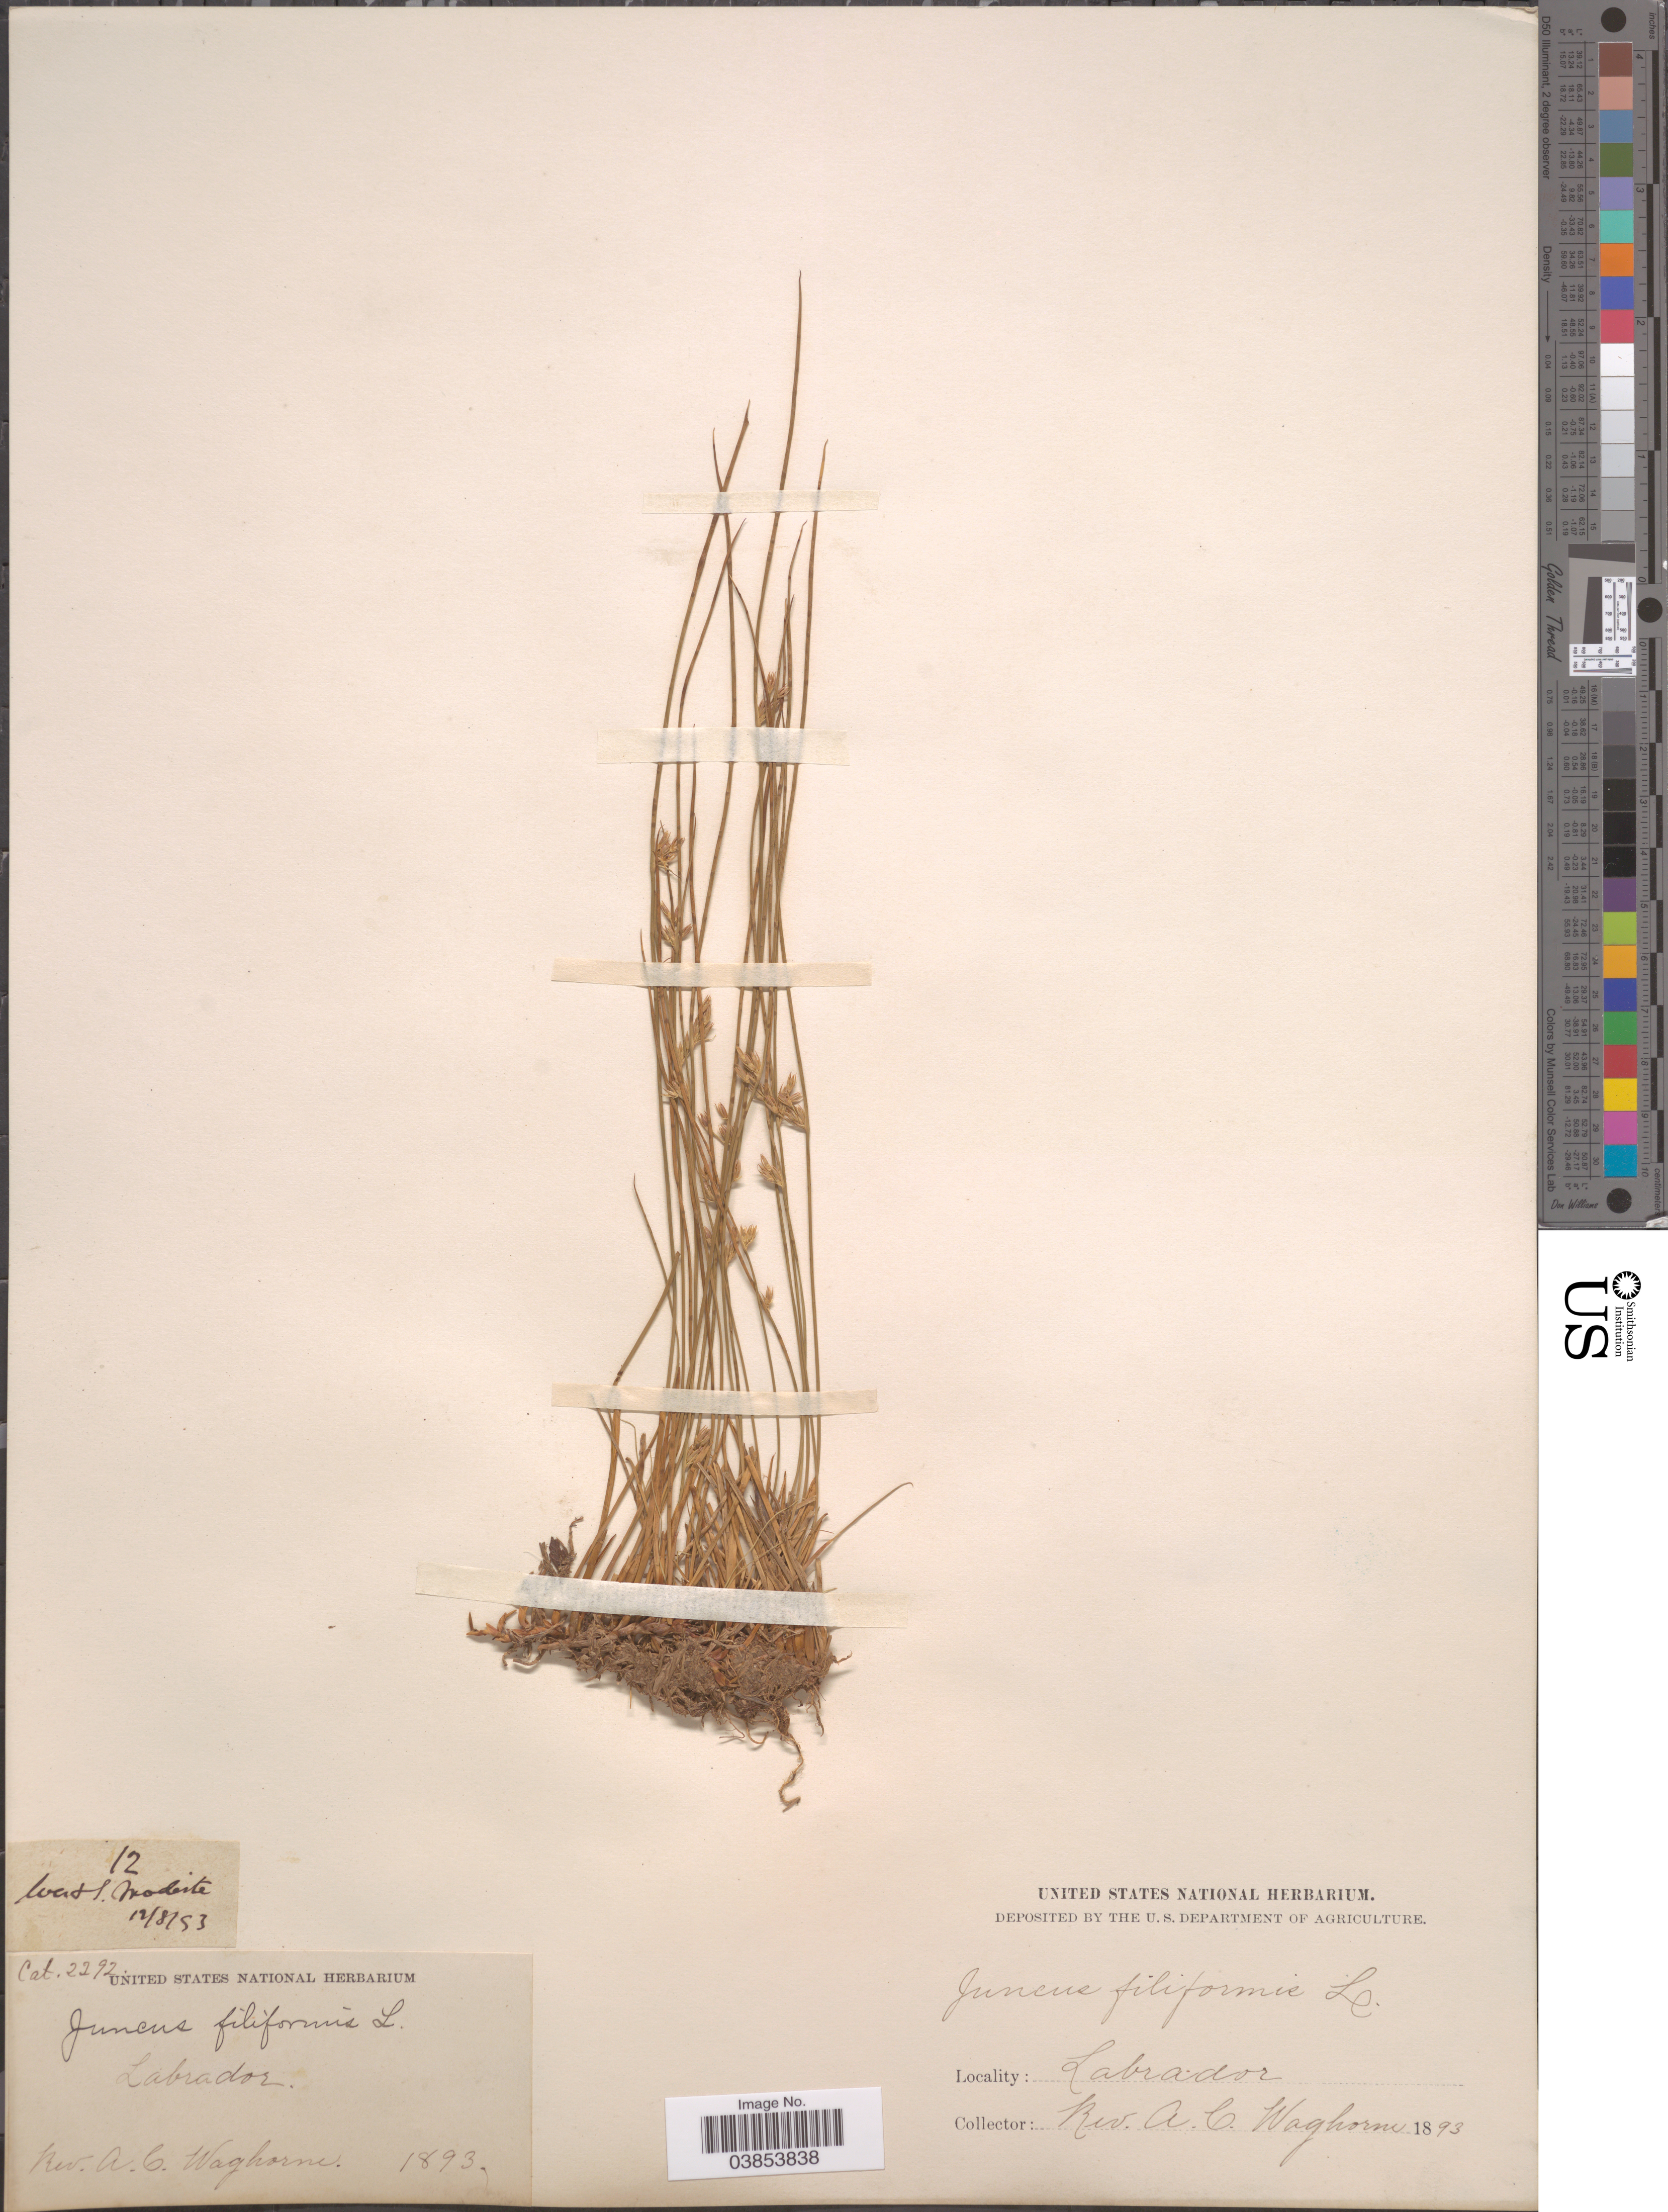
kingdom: Plantae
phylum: Tracheophyta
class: Liliopsida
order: Poales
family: Juncaceae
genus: Juncus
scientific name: Juncus filiformis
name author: L.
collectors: A. Waghorne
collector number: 12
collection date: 1893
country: Canada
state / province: Newfoundland and Labrador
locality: West S. Modeste. Labrador.